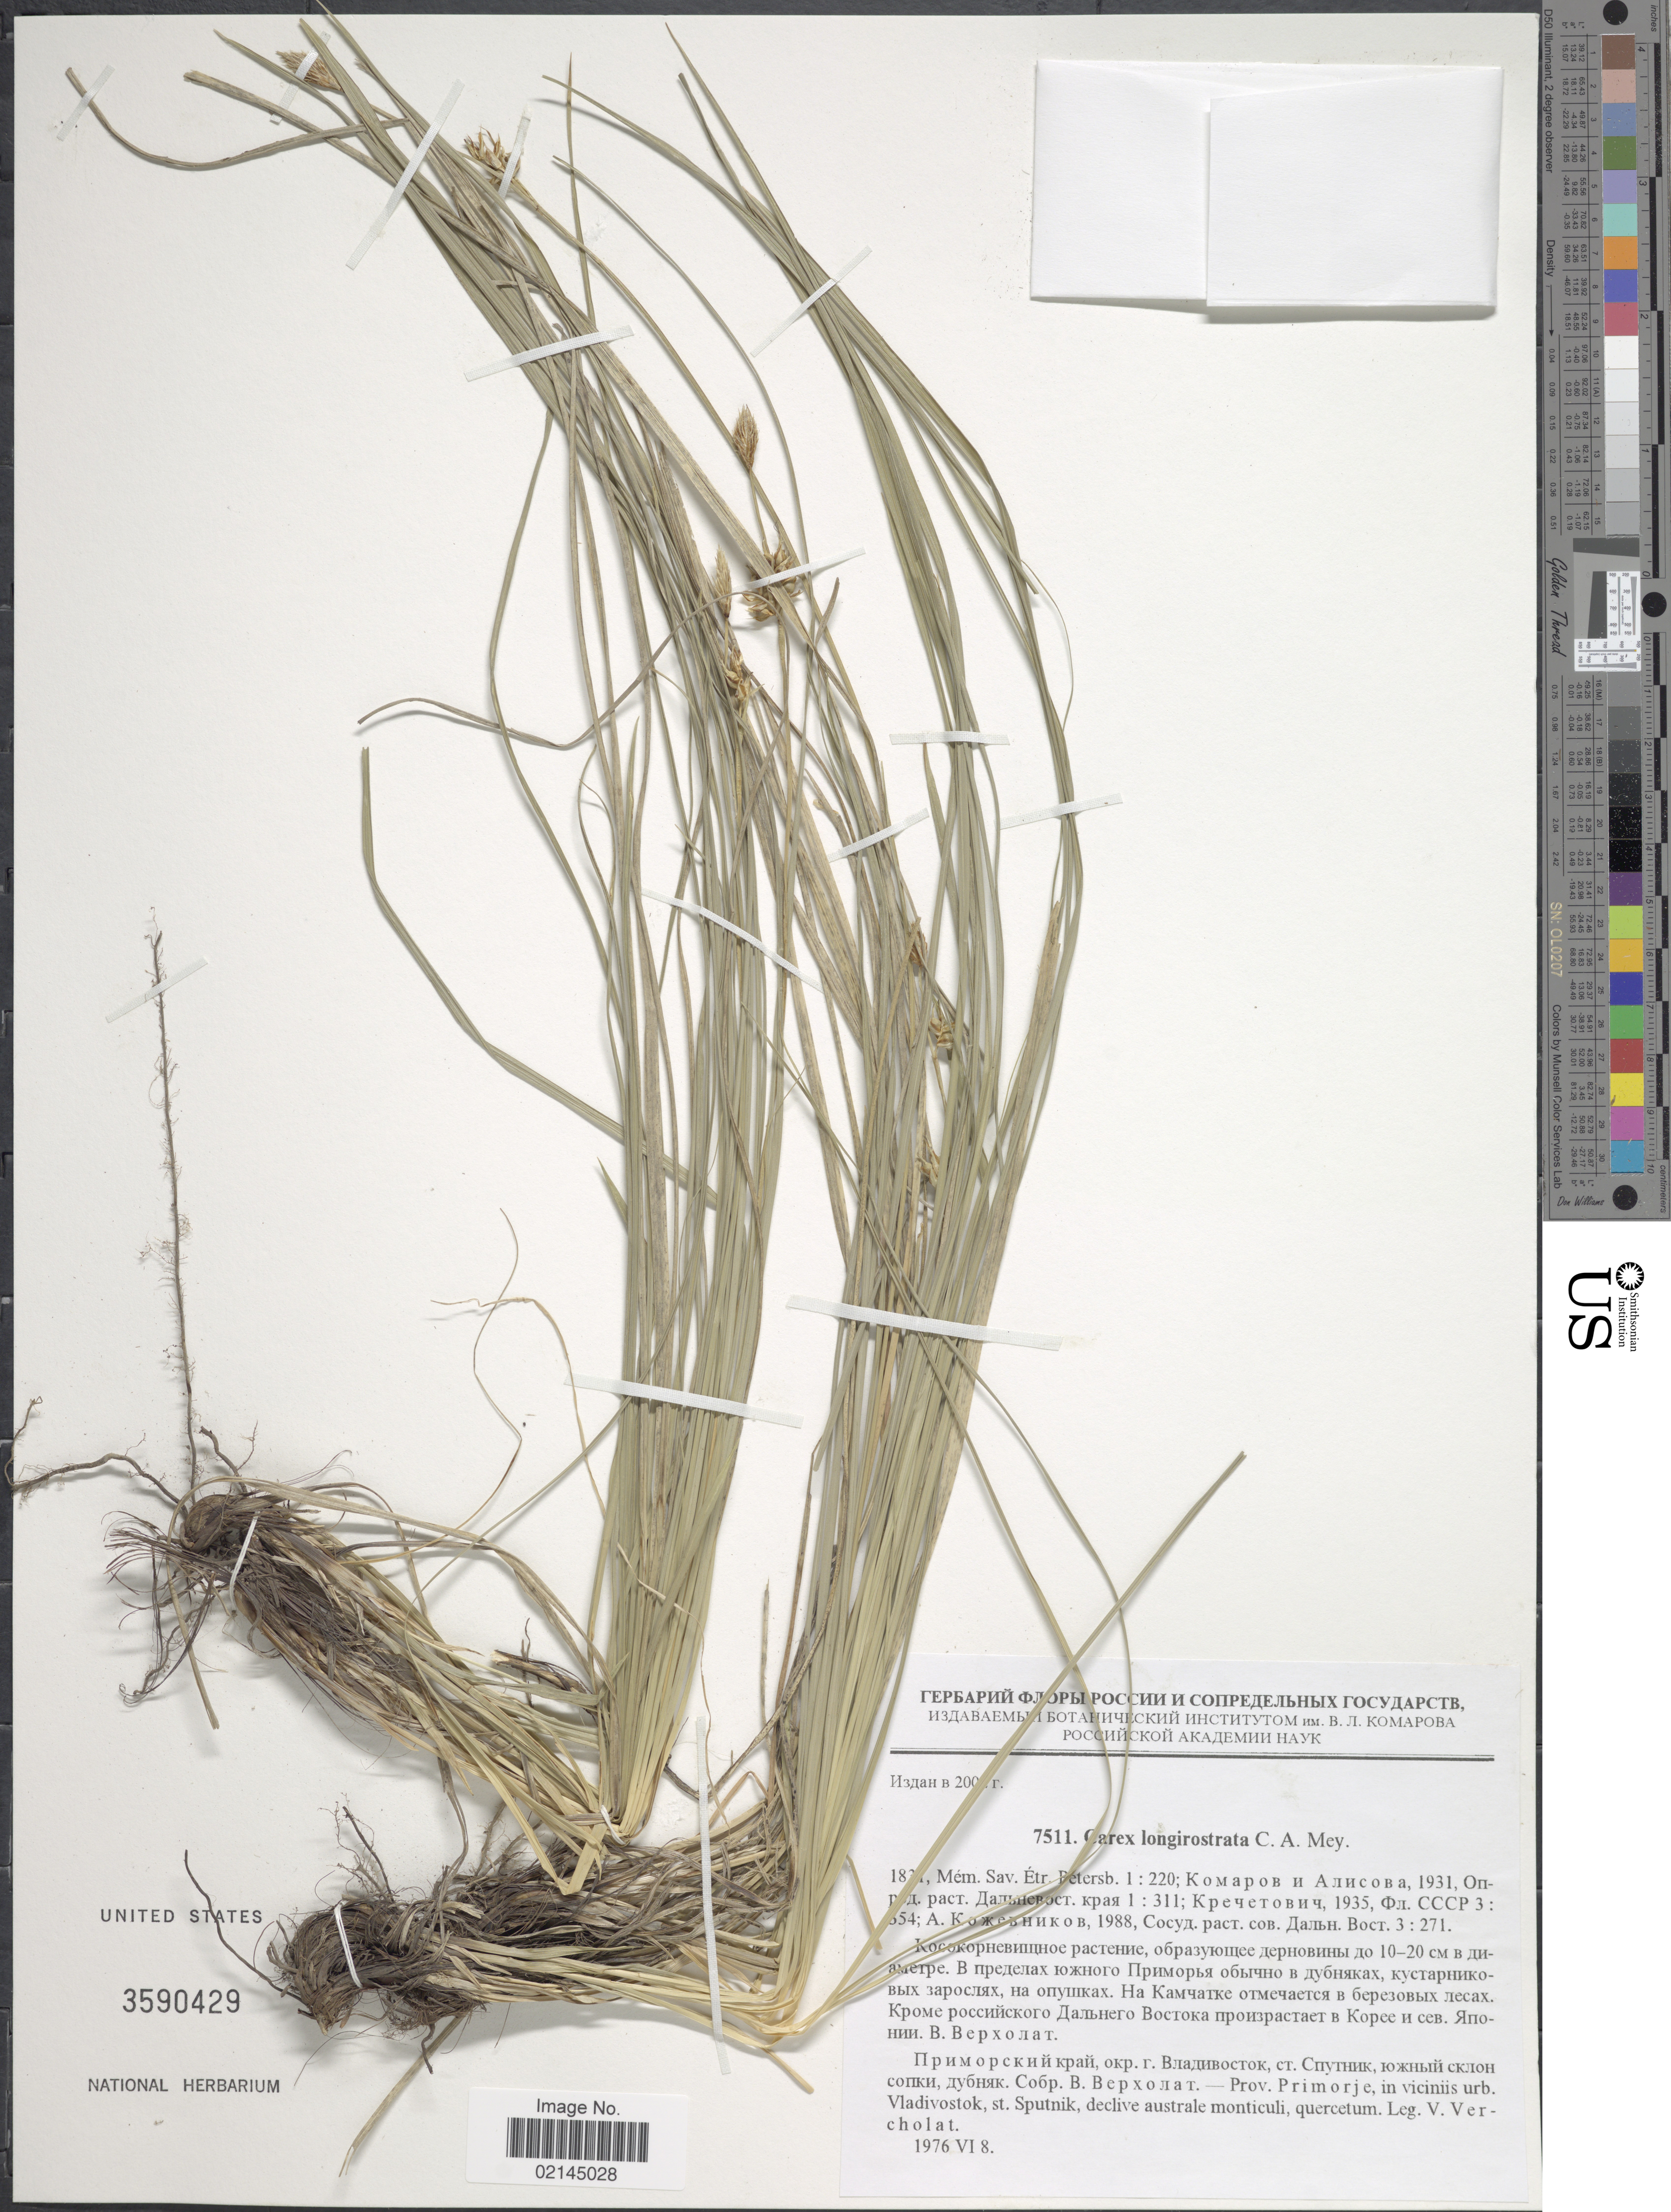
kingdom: Plantae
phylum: Tracheophyta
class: Liliopsida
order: Poales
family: Cyperaceae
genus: Carex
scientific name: Carex longerostrata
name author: C.A. Mey.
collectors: V. Vercholat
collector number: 7511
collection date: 1976-06-08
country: Russian Federation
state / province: Primorsky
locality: Primorje, in viciniis urb. Valdivostok, st. Sputnik, declive australe monticule, quercetum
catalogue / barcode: US 3590429